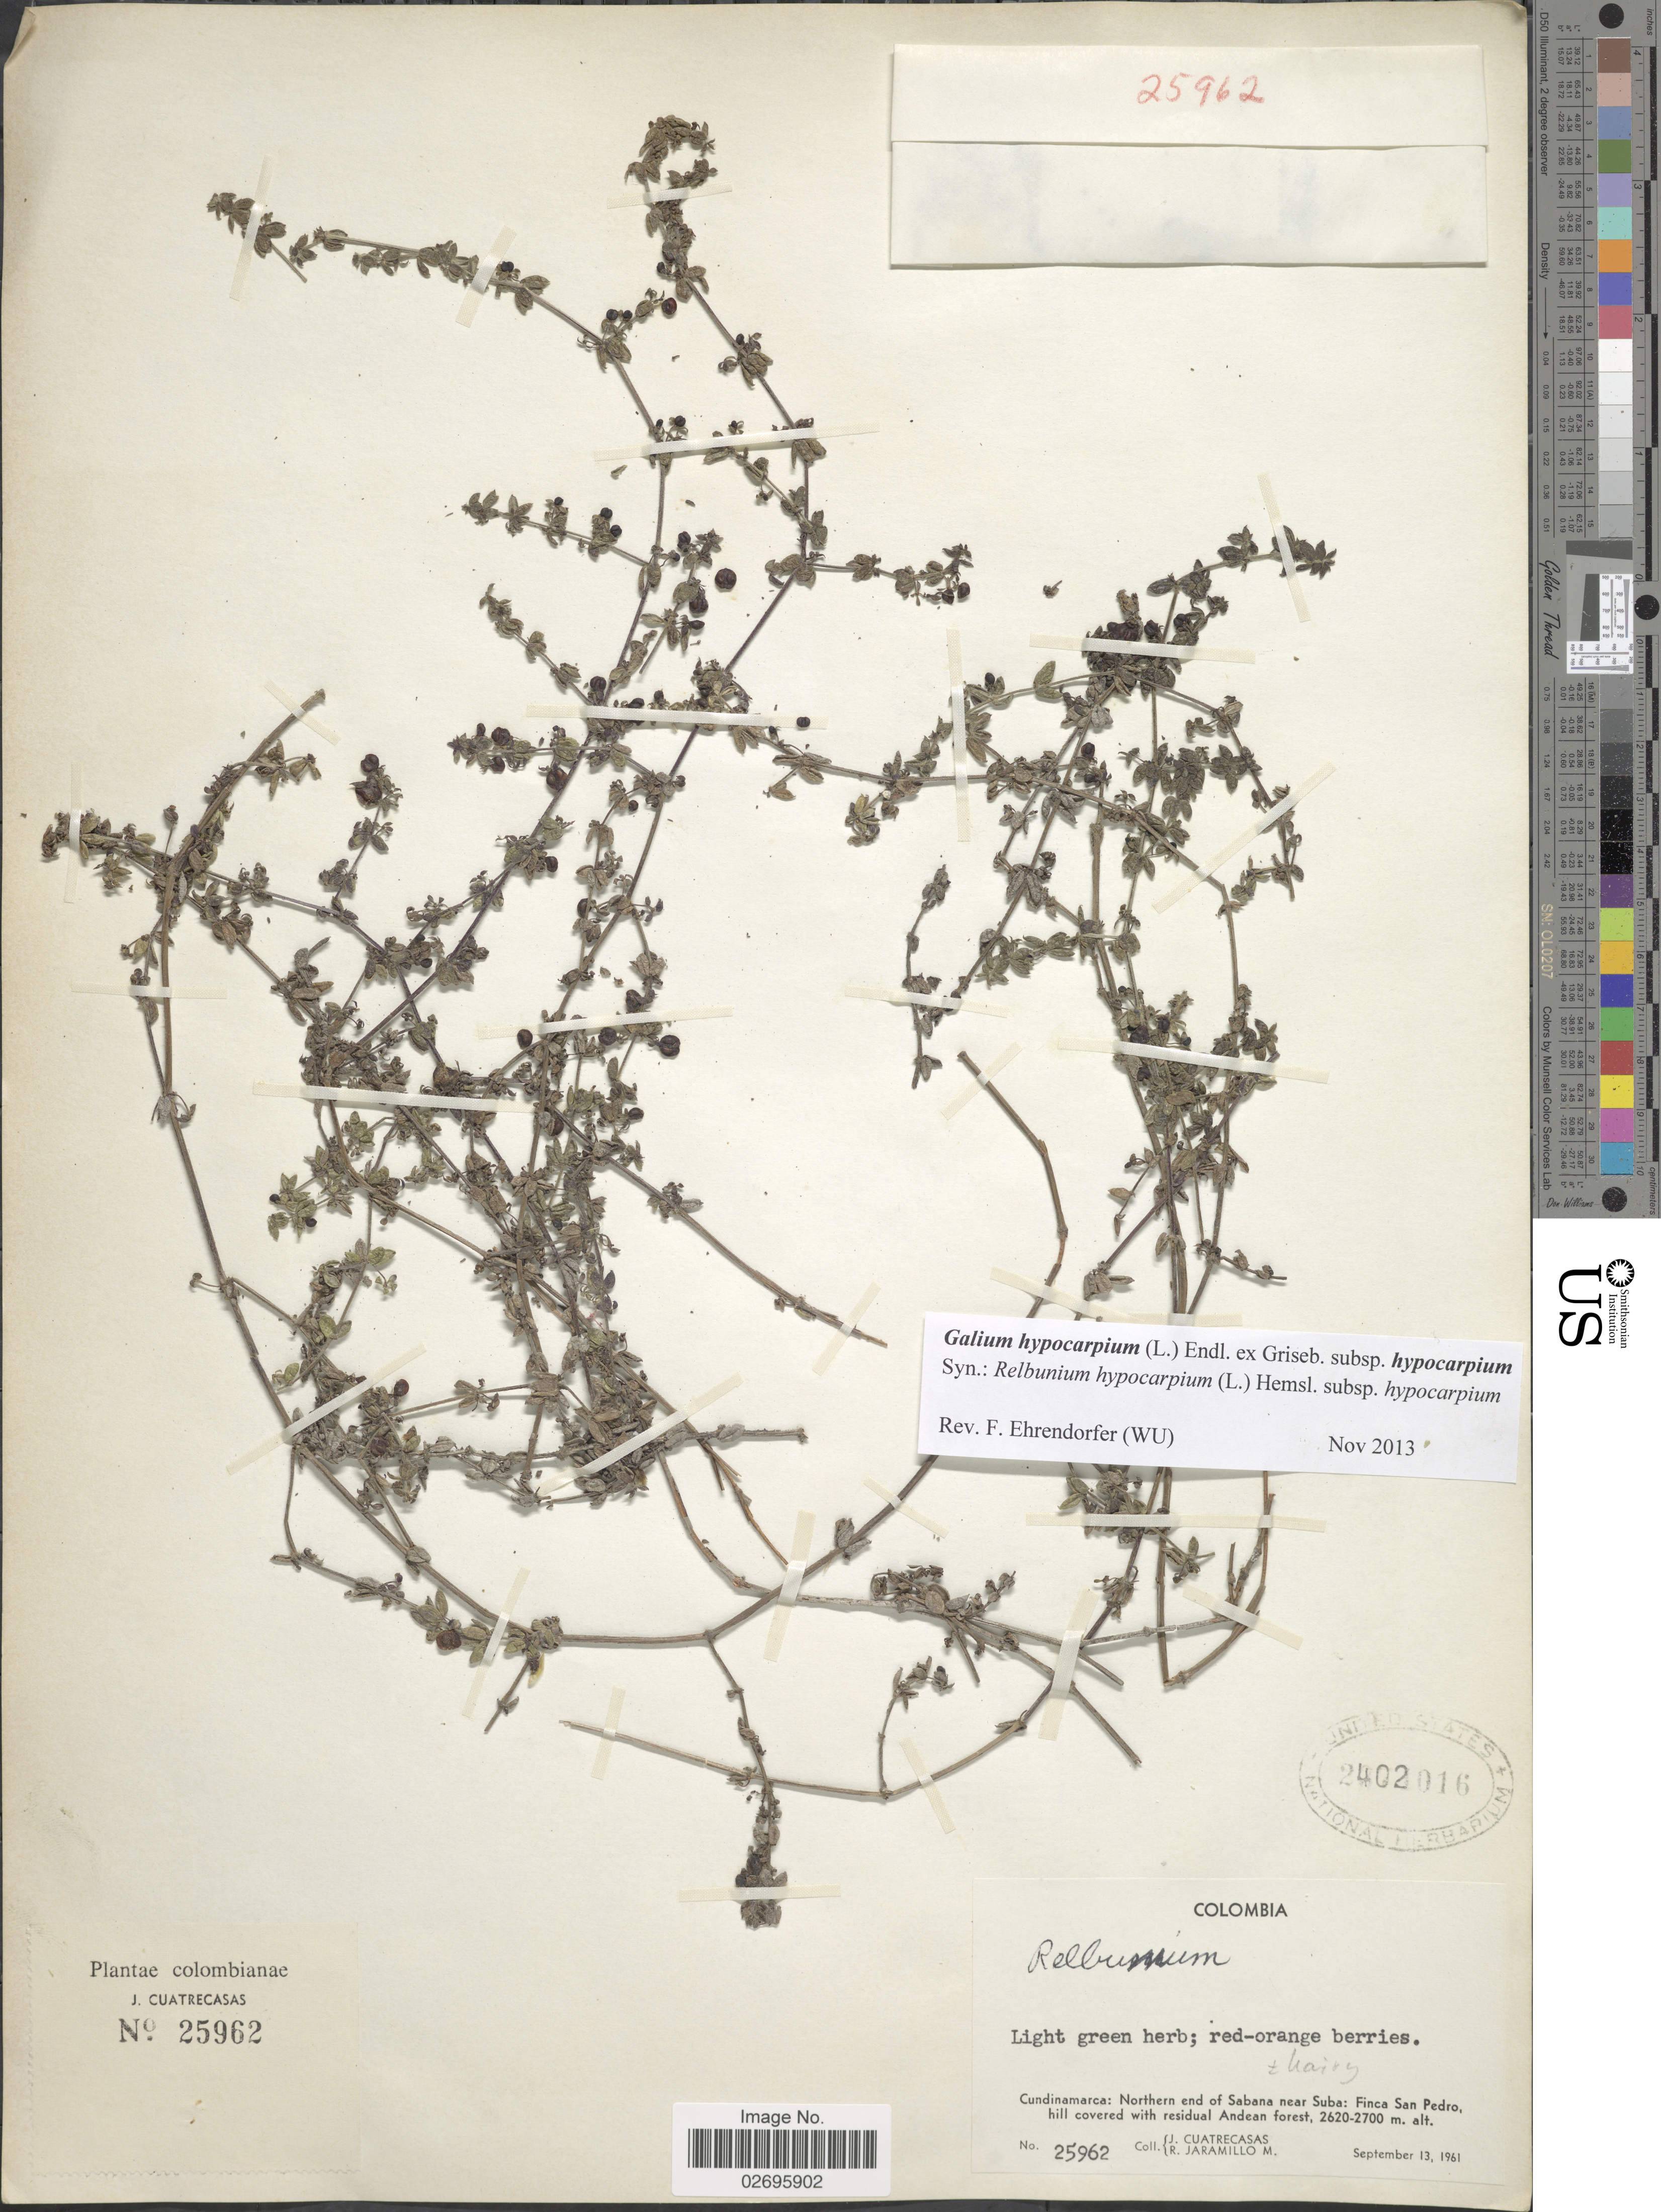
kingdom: Plantae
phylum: Tracheophyta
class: Magnoliopsida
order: Gentianales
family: Rubiaceae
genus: Galium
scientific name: Galium hypocarpium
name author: (L.) Endl. ex Griseb.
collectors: J. Cuatrecasas & R. Jaramillo M.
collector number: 25962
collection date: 1961-09-13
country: Colombia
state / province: Cundinamarca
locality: Northern end of Sabana near Suba: Finca San Pedro, hill covered with residual Andean forest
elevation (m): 2620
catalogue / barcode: US 2402016